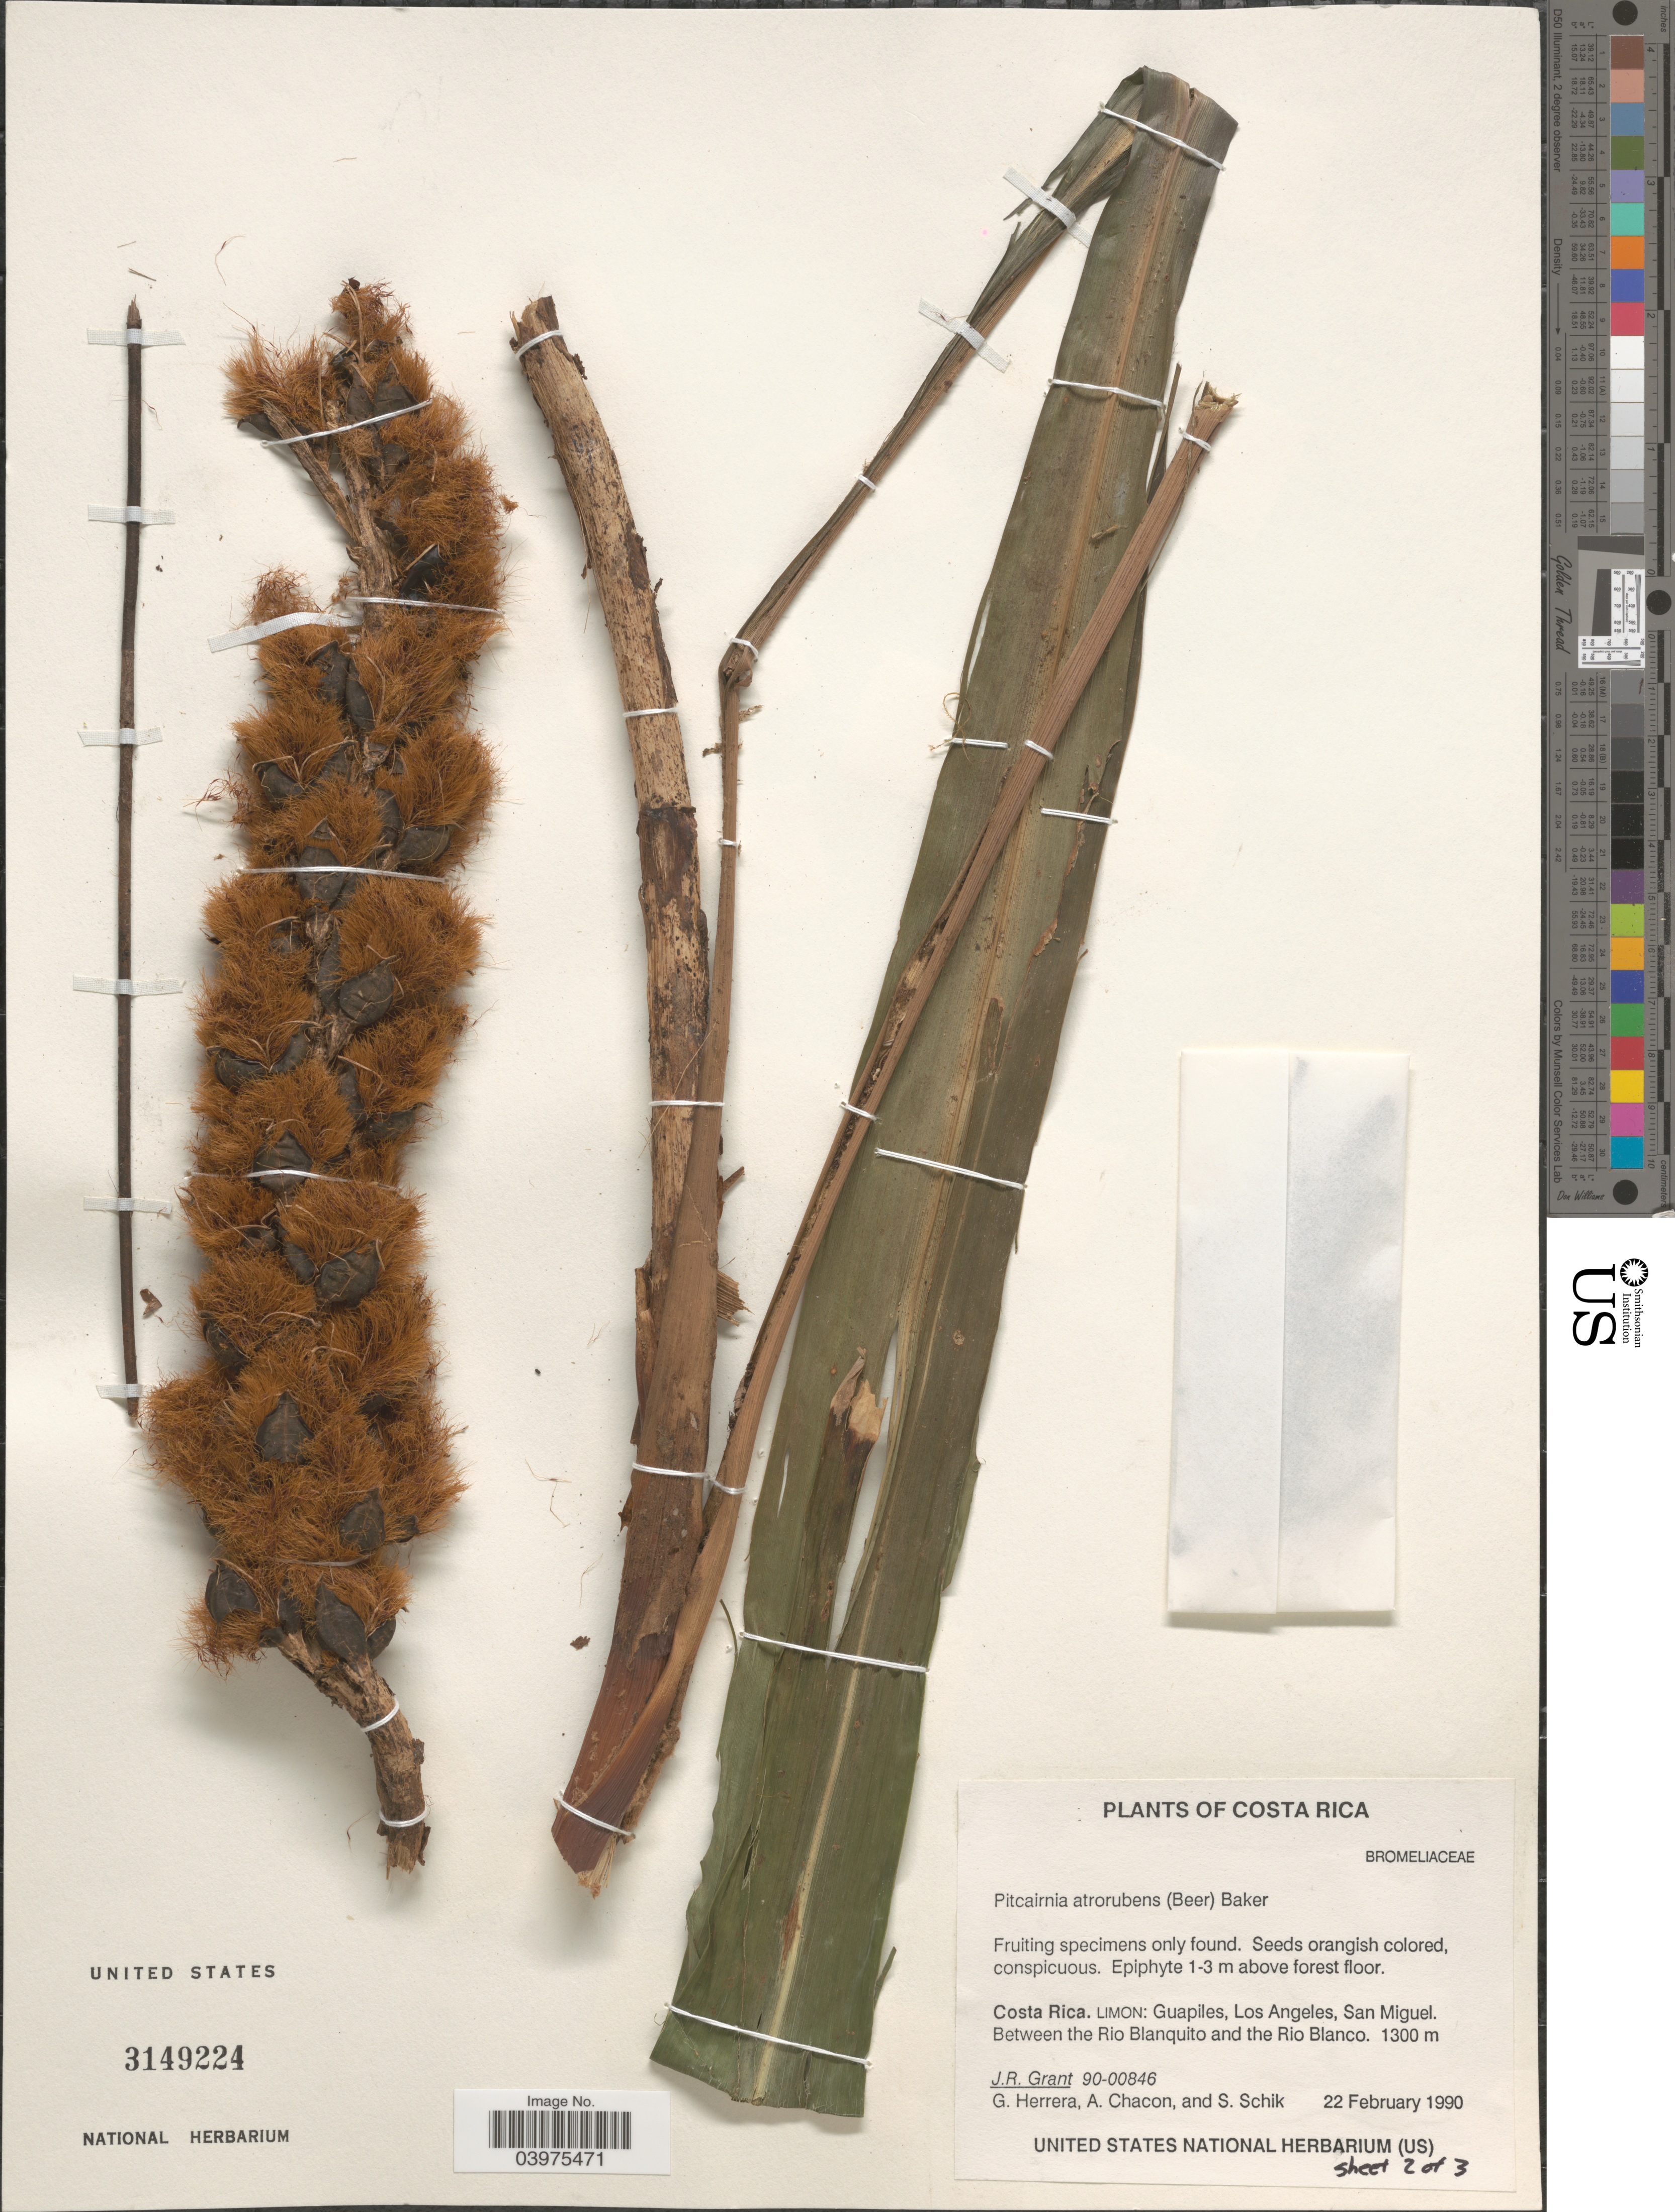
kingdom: Plantae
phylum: Tracheophyta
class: Liliopsida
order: Poales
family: Bromeliaceae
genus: Pitcairnia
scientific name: Pitcairnia atrorubens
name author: (Beer) Baker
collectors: J. Grant, G. Herrera, A. Chacon & S. Schik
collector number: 90-00846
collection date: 1990-02-22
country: Costa Rica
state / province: Limón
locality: Guapiles, Los Angeles, San Miguel. Between the Rio Blanquito and the Rio Blanco.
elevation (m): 1300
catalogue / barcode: US 3149224